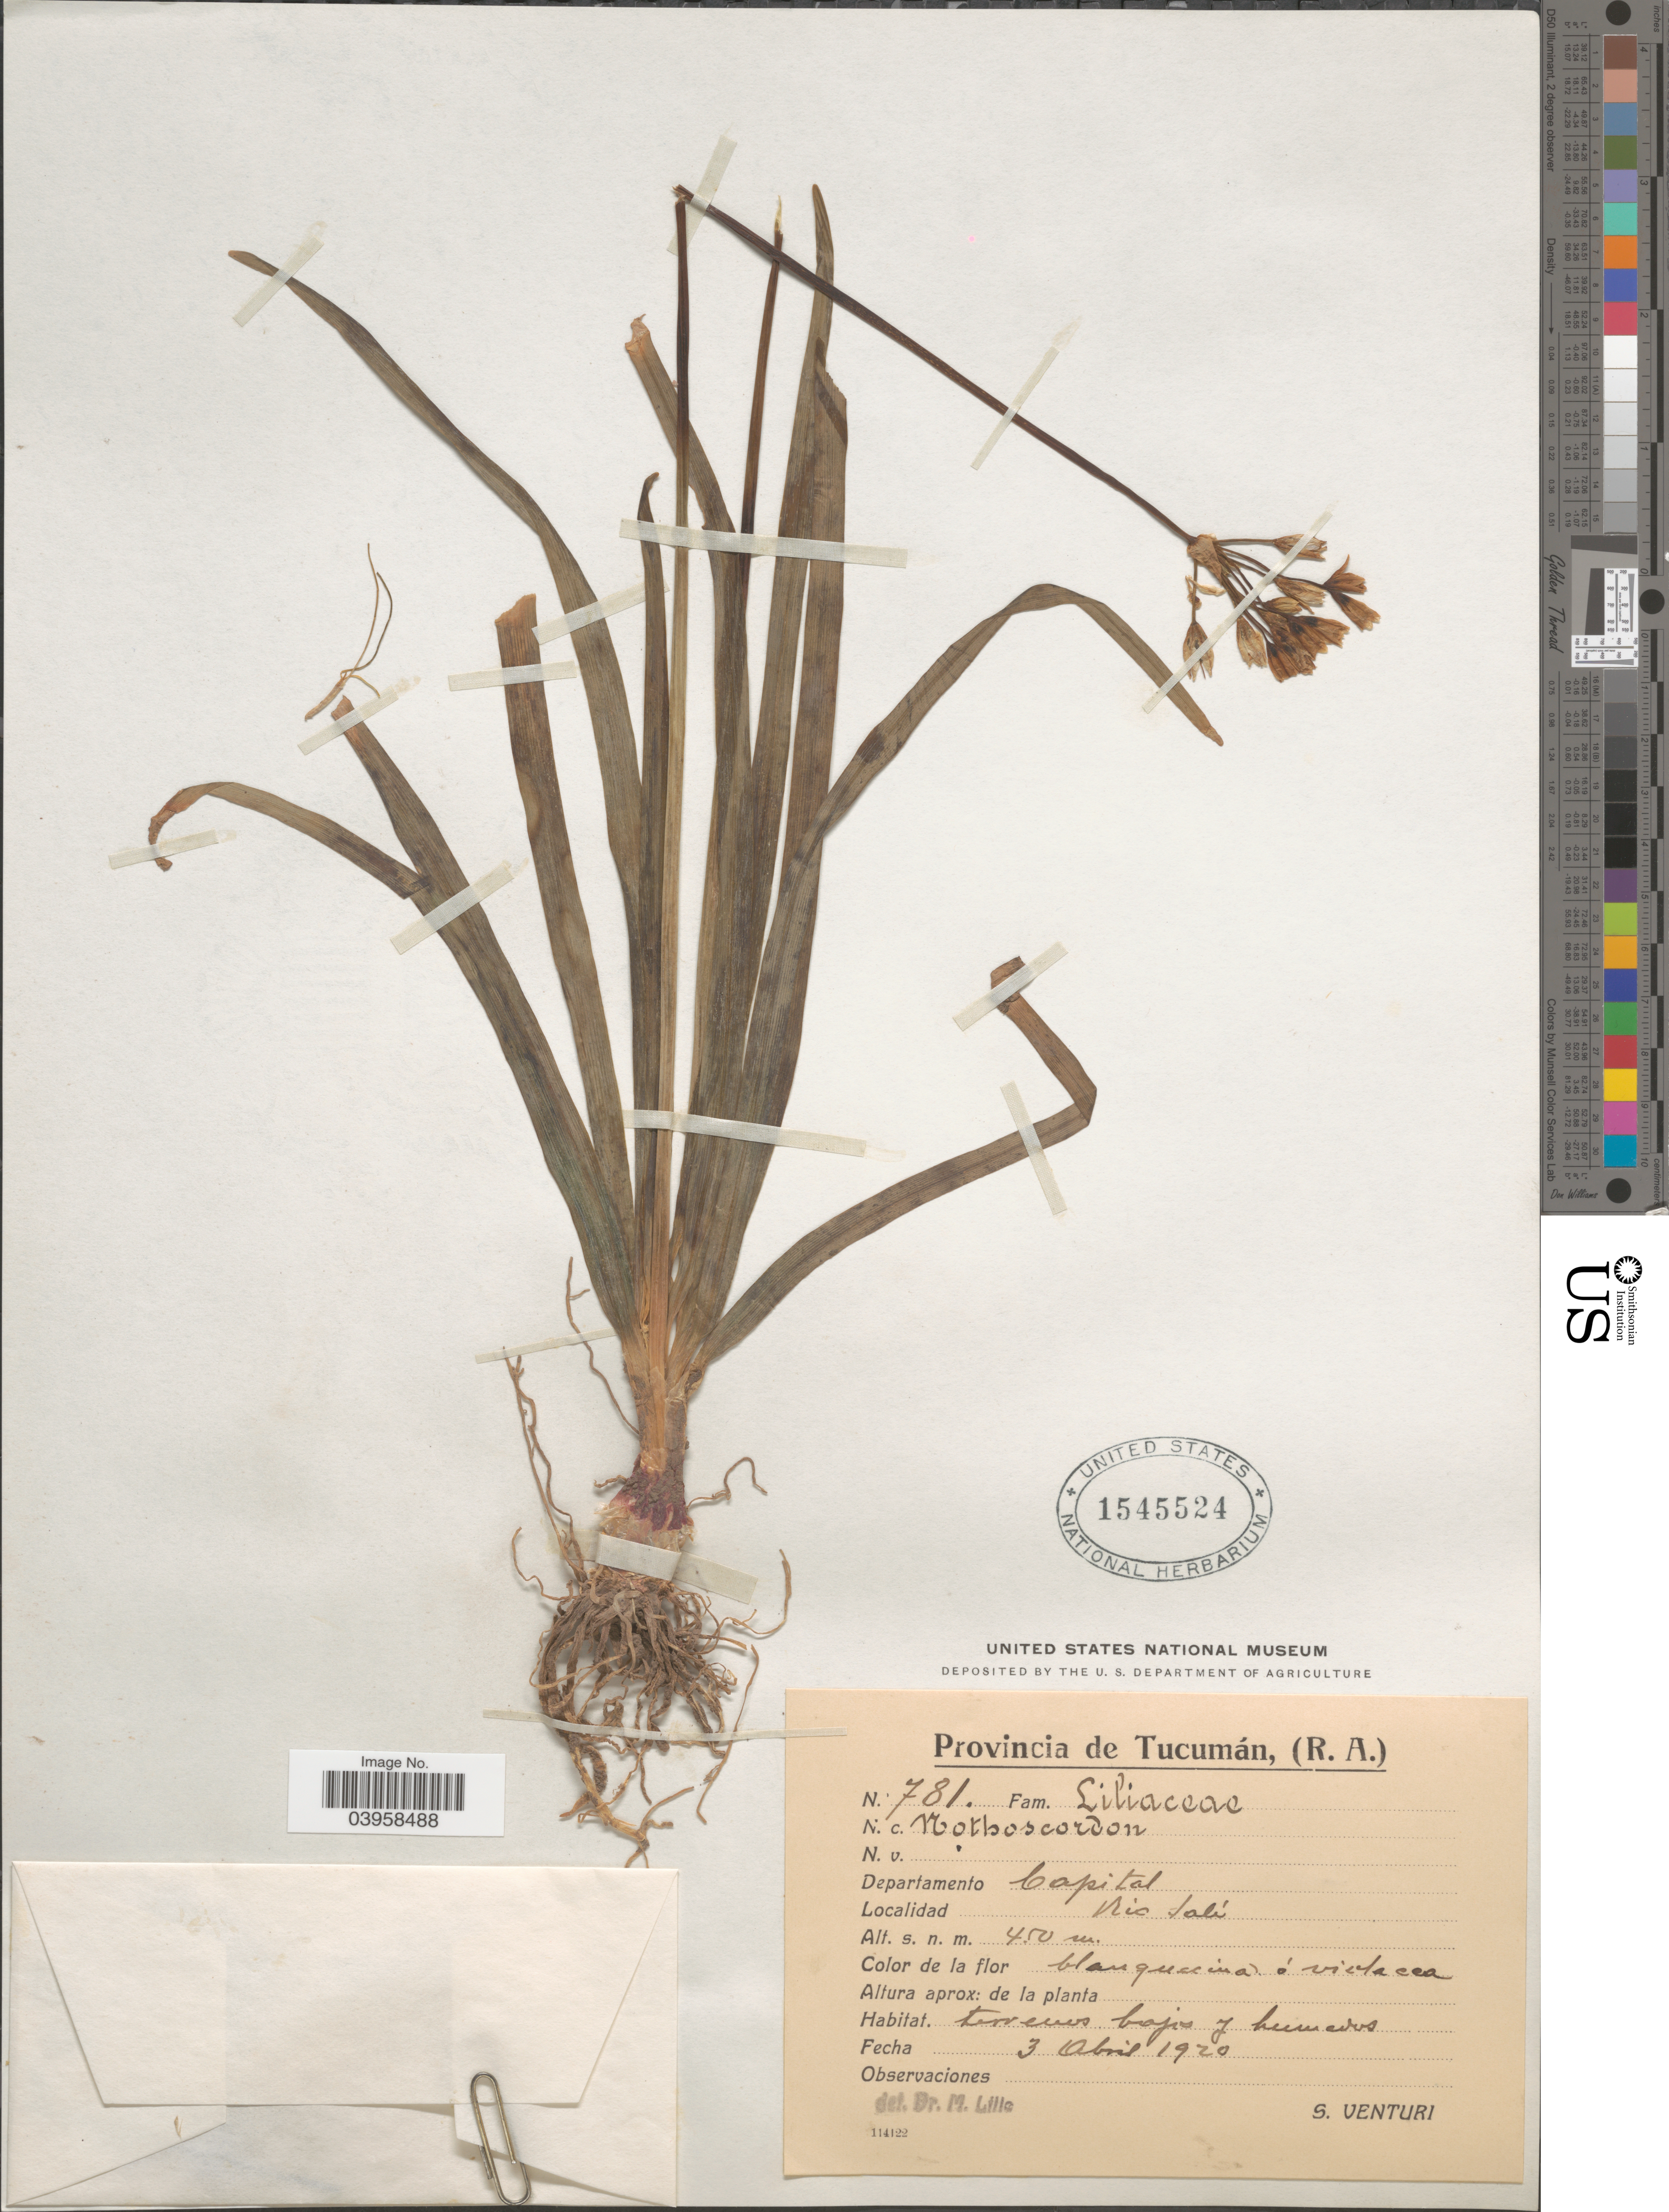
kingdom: Plantae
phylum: Tracheophyta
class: Liliopsida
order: Asparagales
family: Amaryllidaceae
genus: Nothoscordum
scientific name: Nothoscordum sp.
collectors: S. Venturi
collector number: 781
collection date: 1920-04-03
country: Argentina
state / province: Tucuman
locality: Departamento Capital. Rio Salí.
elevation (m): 450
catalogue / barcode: US 1545524